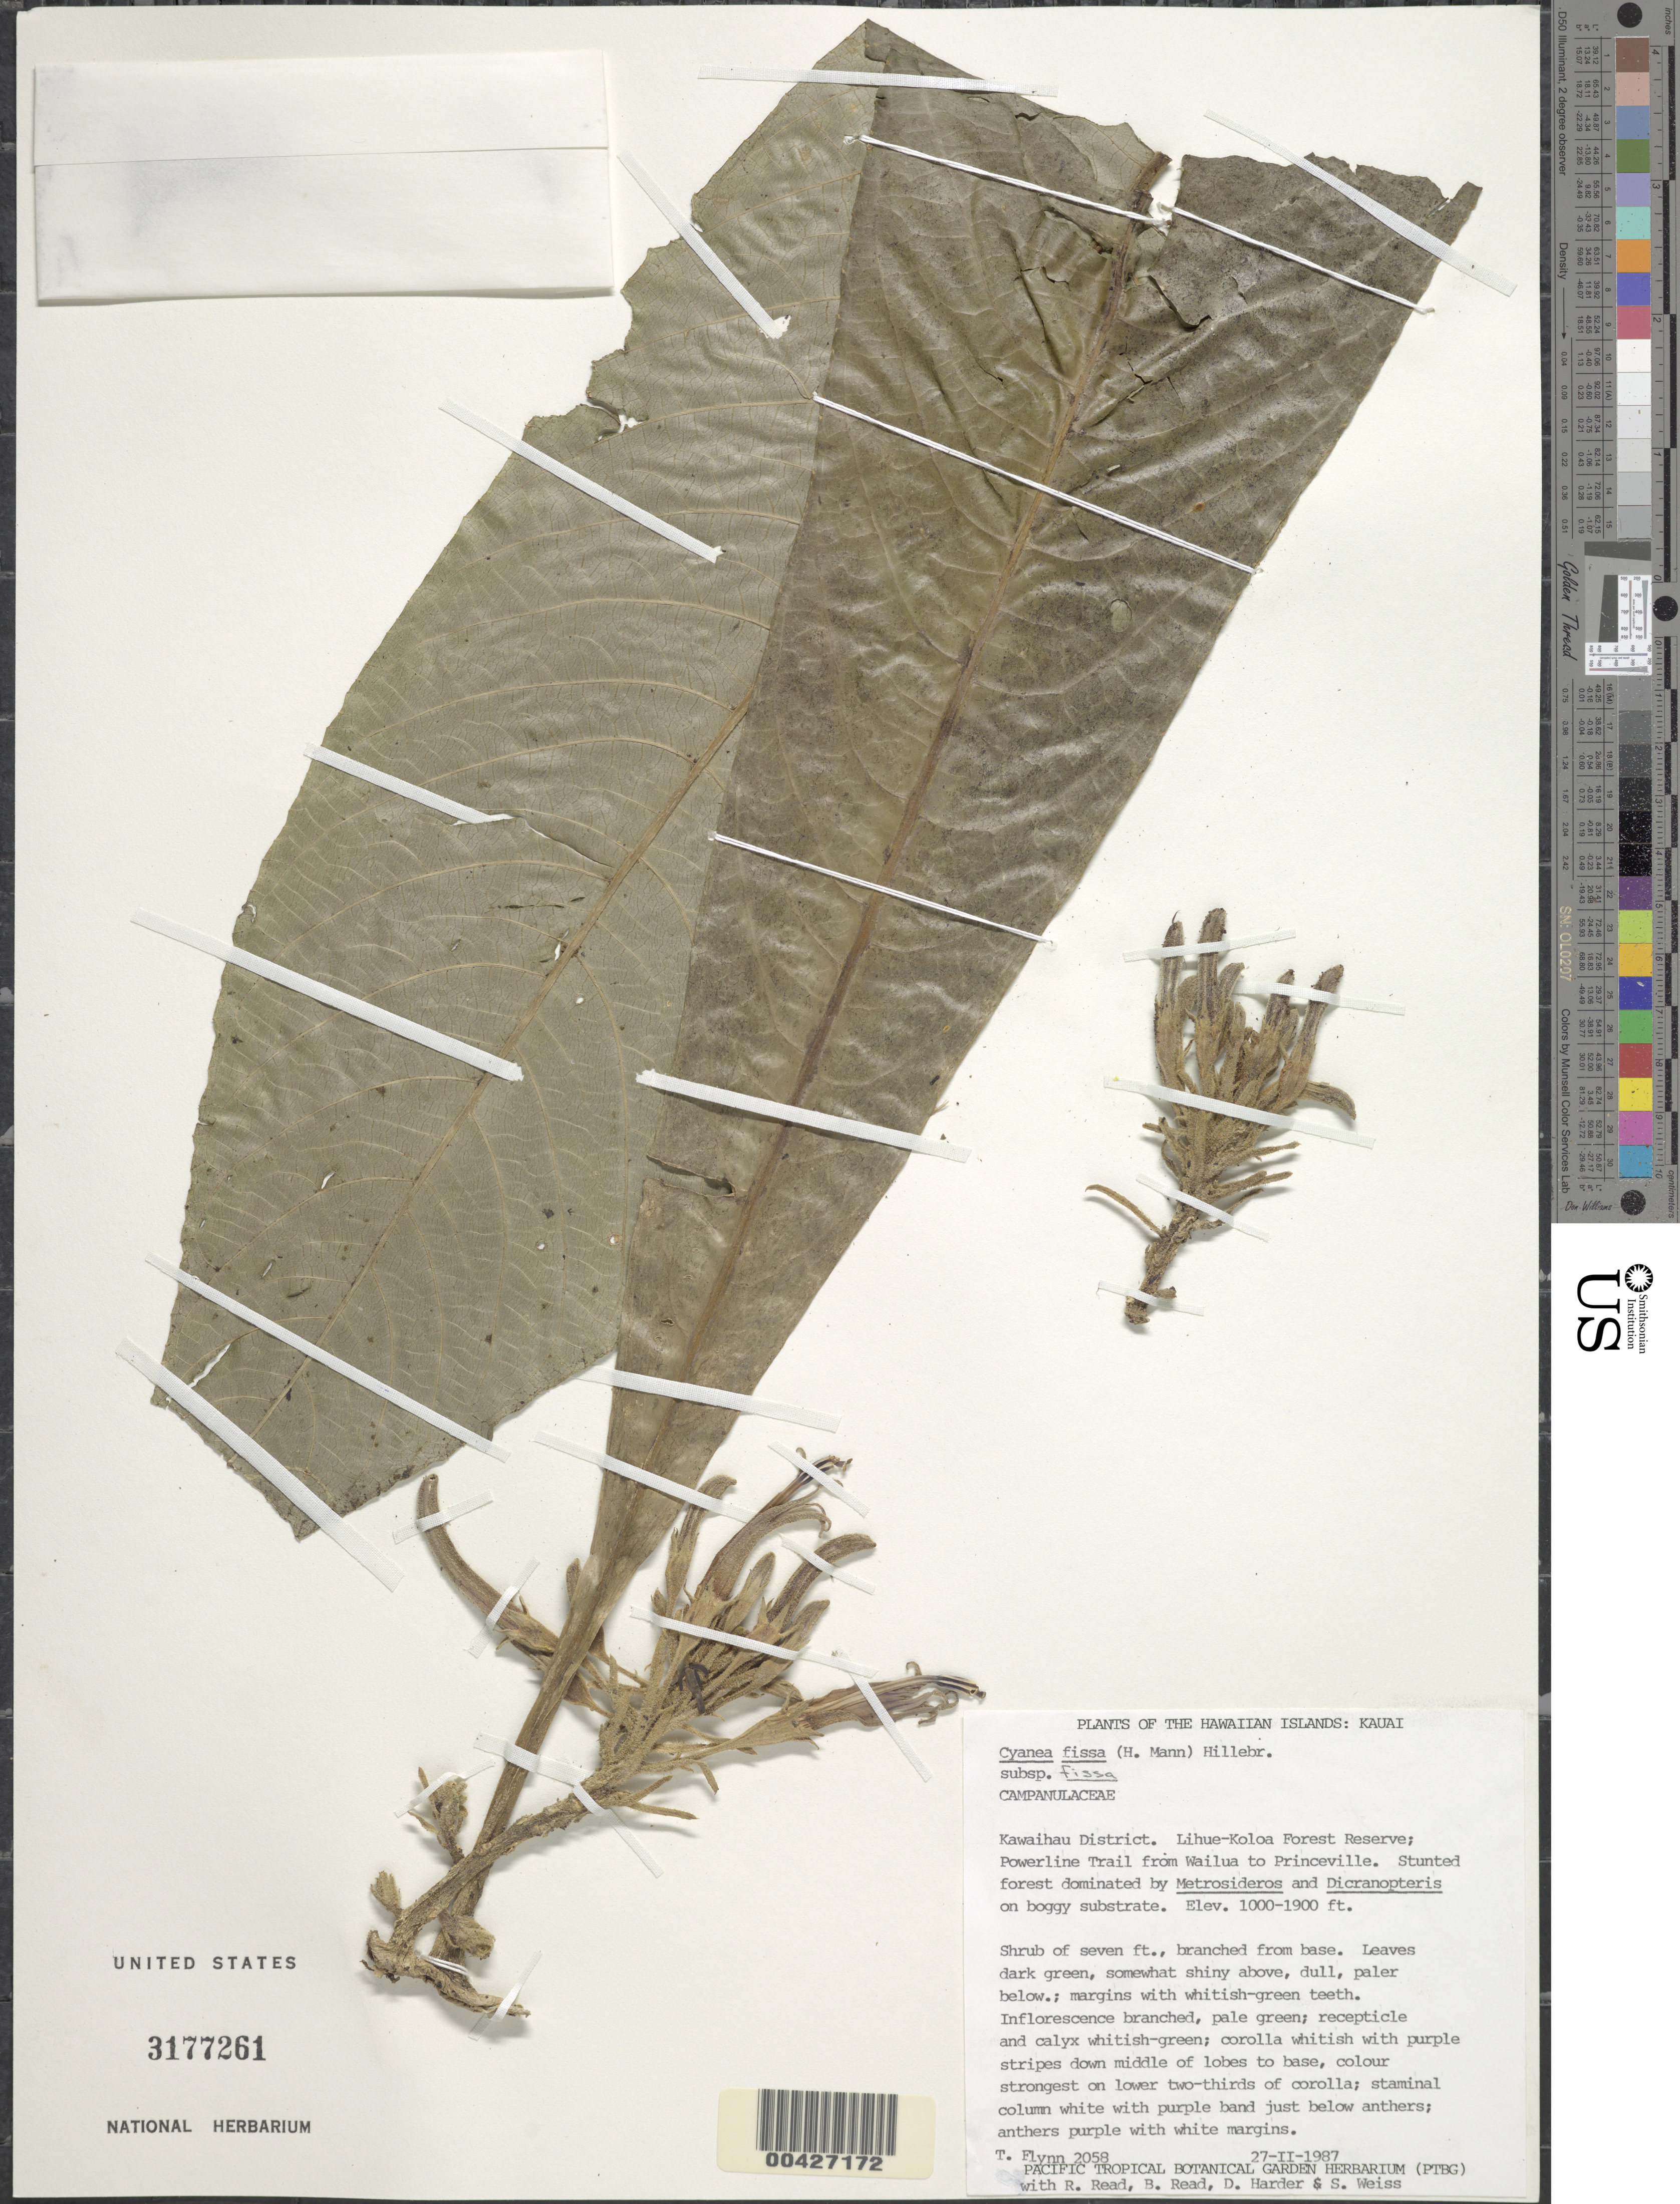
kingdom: Plantae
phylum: Tracheophyta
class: Magnoliopsida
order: Asterales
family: Campanulaceae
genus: Cyanea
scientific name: Cyanea fissa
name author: (H. Mann) Hillebr.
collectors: T. W. Flynn, R. W. Read, B. Read, D. Harder & S. Weiss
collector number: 2058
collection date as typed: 27 Feb 1987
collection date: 1987-02-27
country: United States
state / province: Hawaii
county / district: Kauai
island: Kaua'i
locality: Kawaihau Dist., Lihue-Koloa Forest Reserve, Powerline Trail from Wailua to Princeville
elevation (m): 305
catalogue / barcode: US 3177261